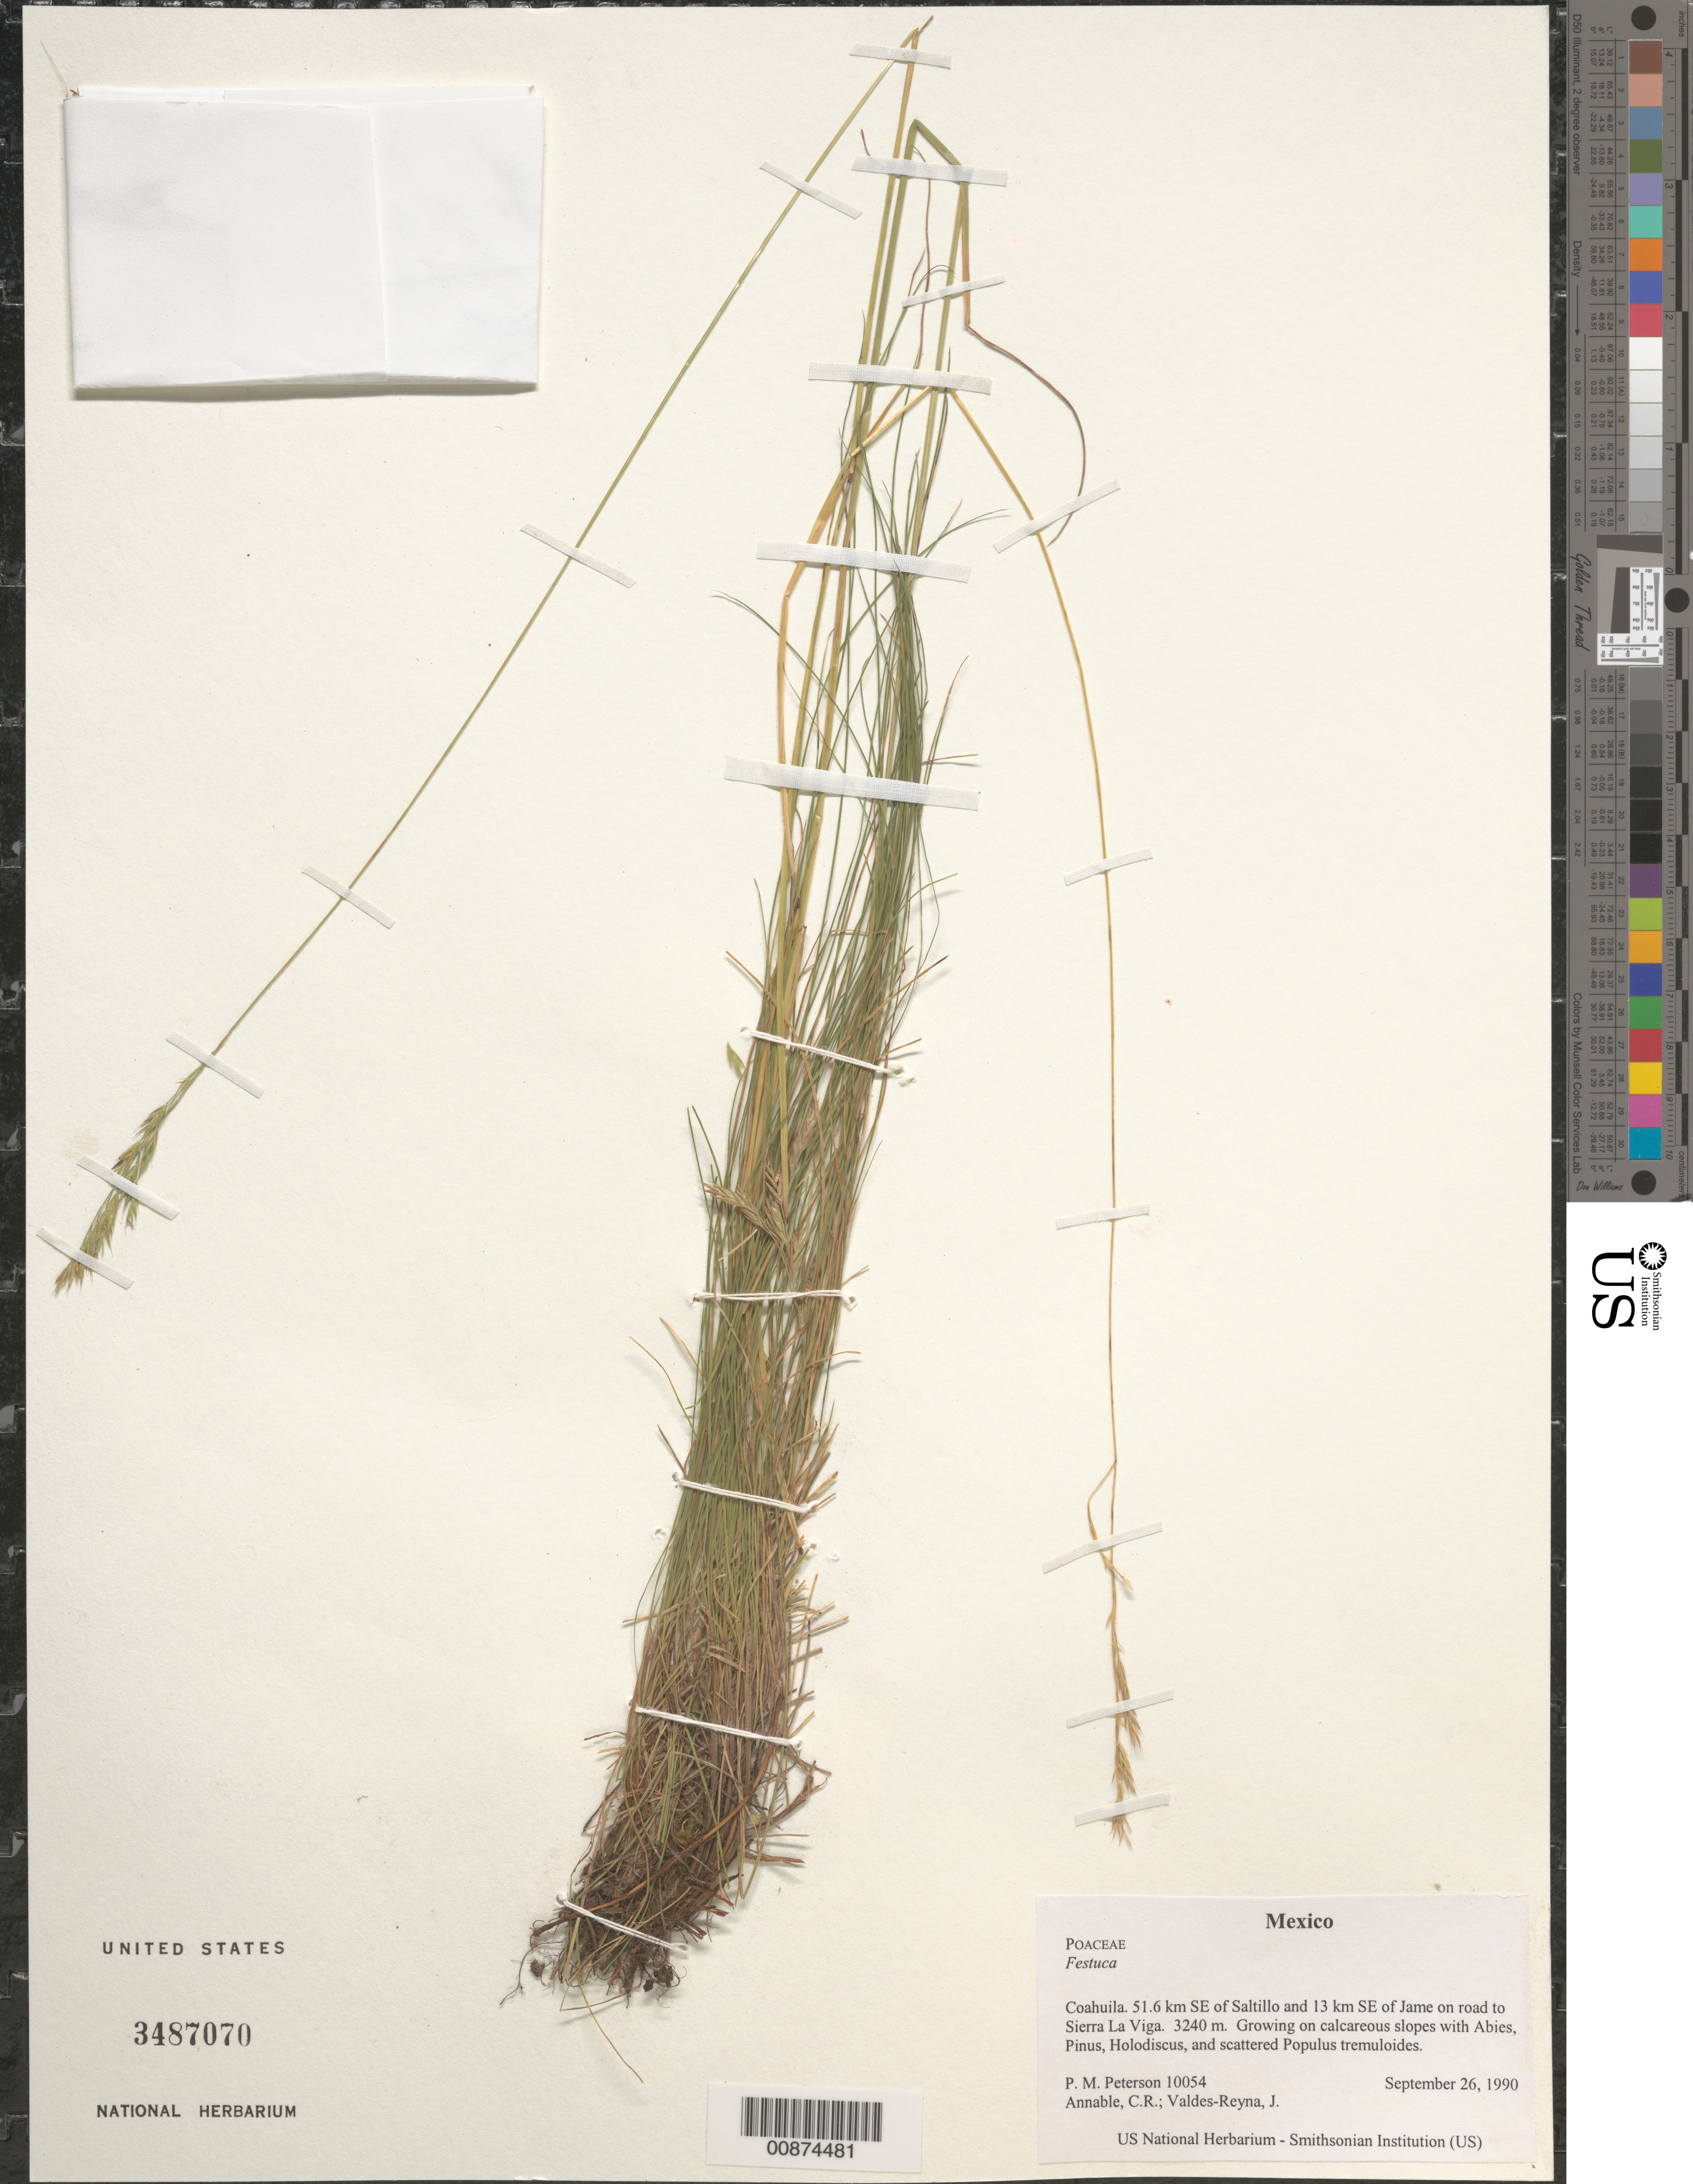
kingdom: Plantae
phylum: Tracheophyta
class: Liliopsida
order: Poales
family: Poaceae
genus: Festuca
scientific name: Festuca sp.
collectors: P. M. Peterson, C. R. Annable & J. Valdés-Reyna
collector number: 10054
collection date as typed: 26 Sep 1990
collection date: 1990-09-26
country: Mexico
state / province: Coahuila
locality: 51.6 km SE of Saltillo and 13 km SE of Jame on road to Sierra La Viga.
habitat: Growing on calcareous slopes with Abies, Pinus, Holodiscus, and scattered Populus tremuloides.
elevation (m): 3240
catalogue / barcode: US 3487070